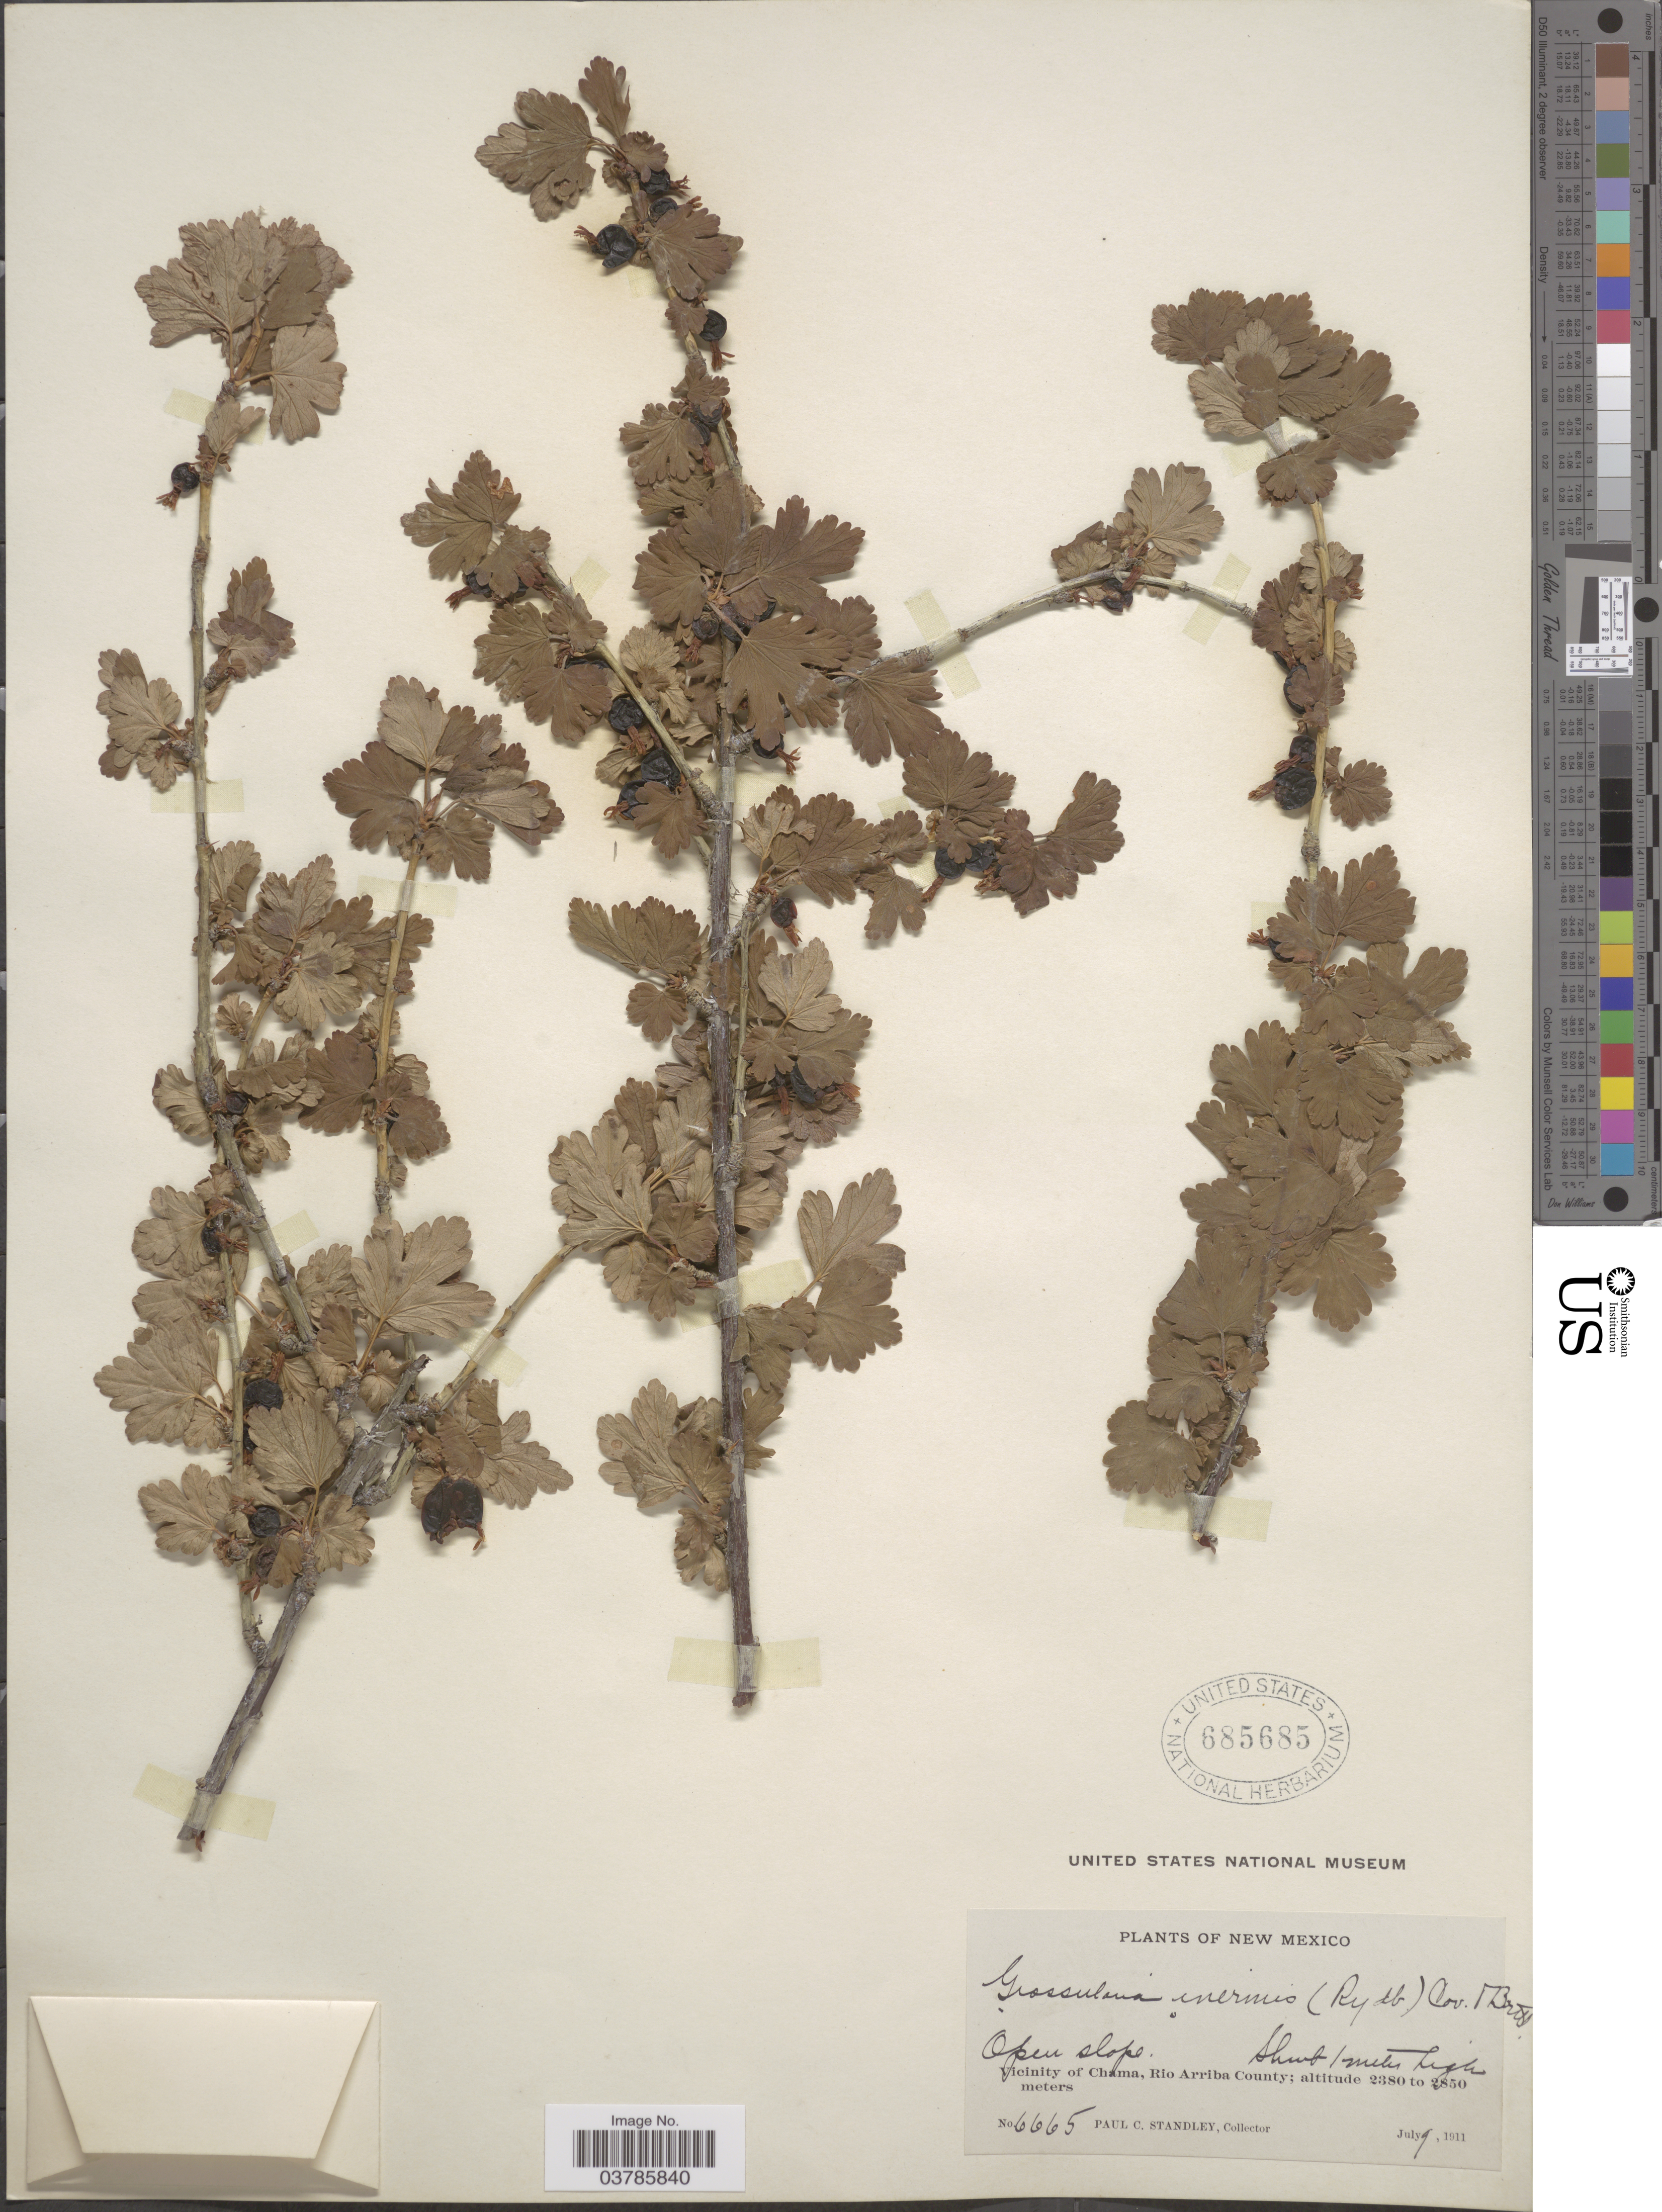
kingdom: Plantae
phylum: Tracheophyta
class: Magnoliopsida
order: Saxifragales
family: Grossulariaceae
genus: Ribes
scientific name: Ribes inerme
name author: Rydb.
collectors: P. C. Standley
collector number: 6665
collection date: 1911-07-09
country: United States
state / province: New Mexico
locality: Open slope. Vicinity of Chama, Rio Arriba County.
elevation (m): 2380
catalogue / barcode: US 685685